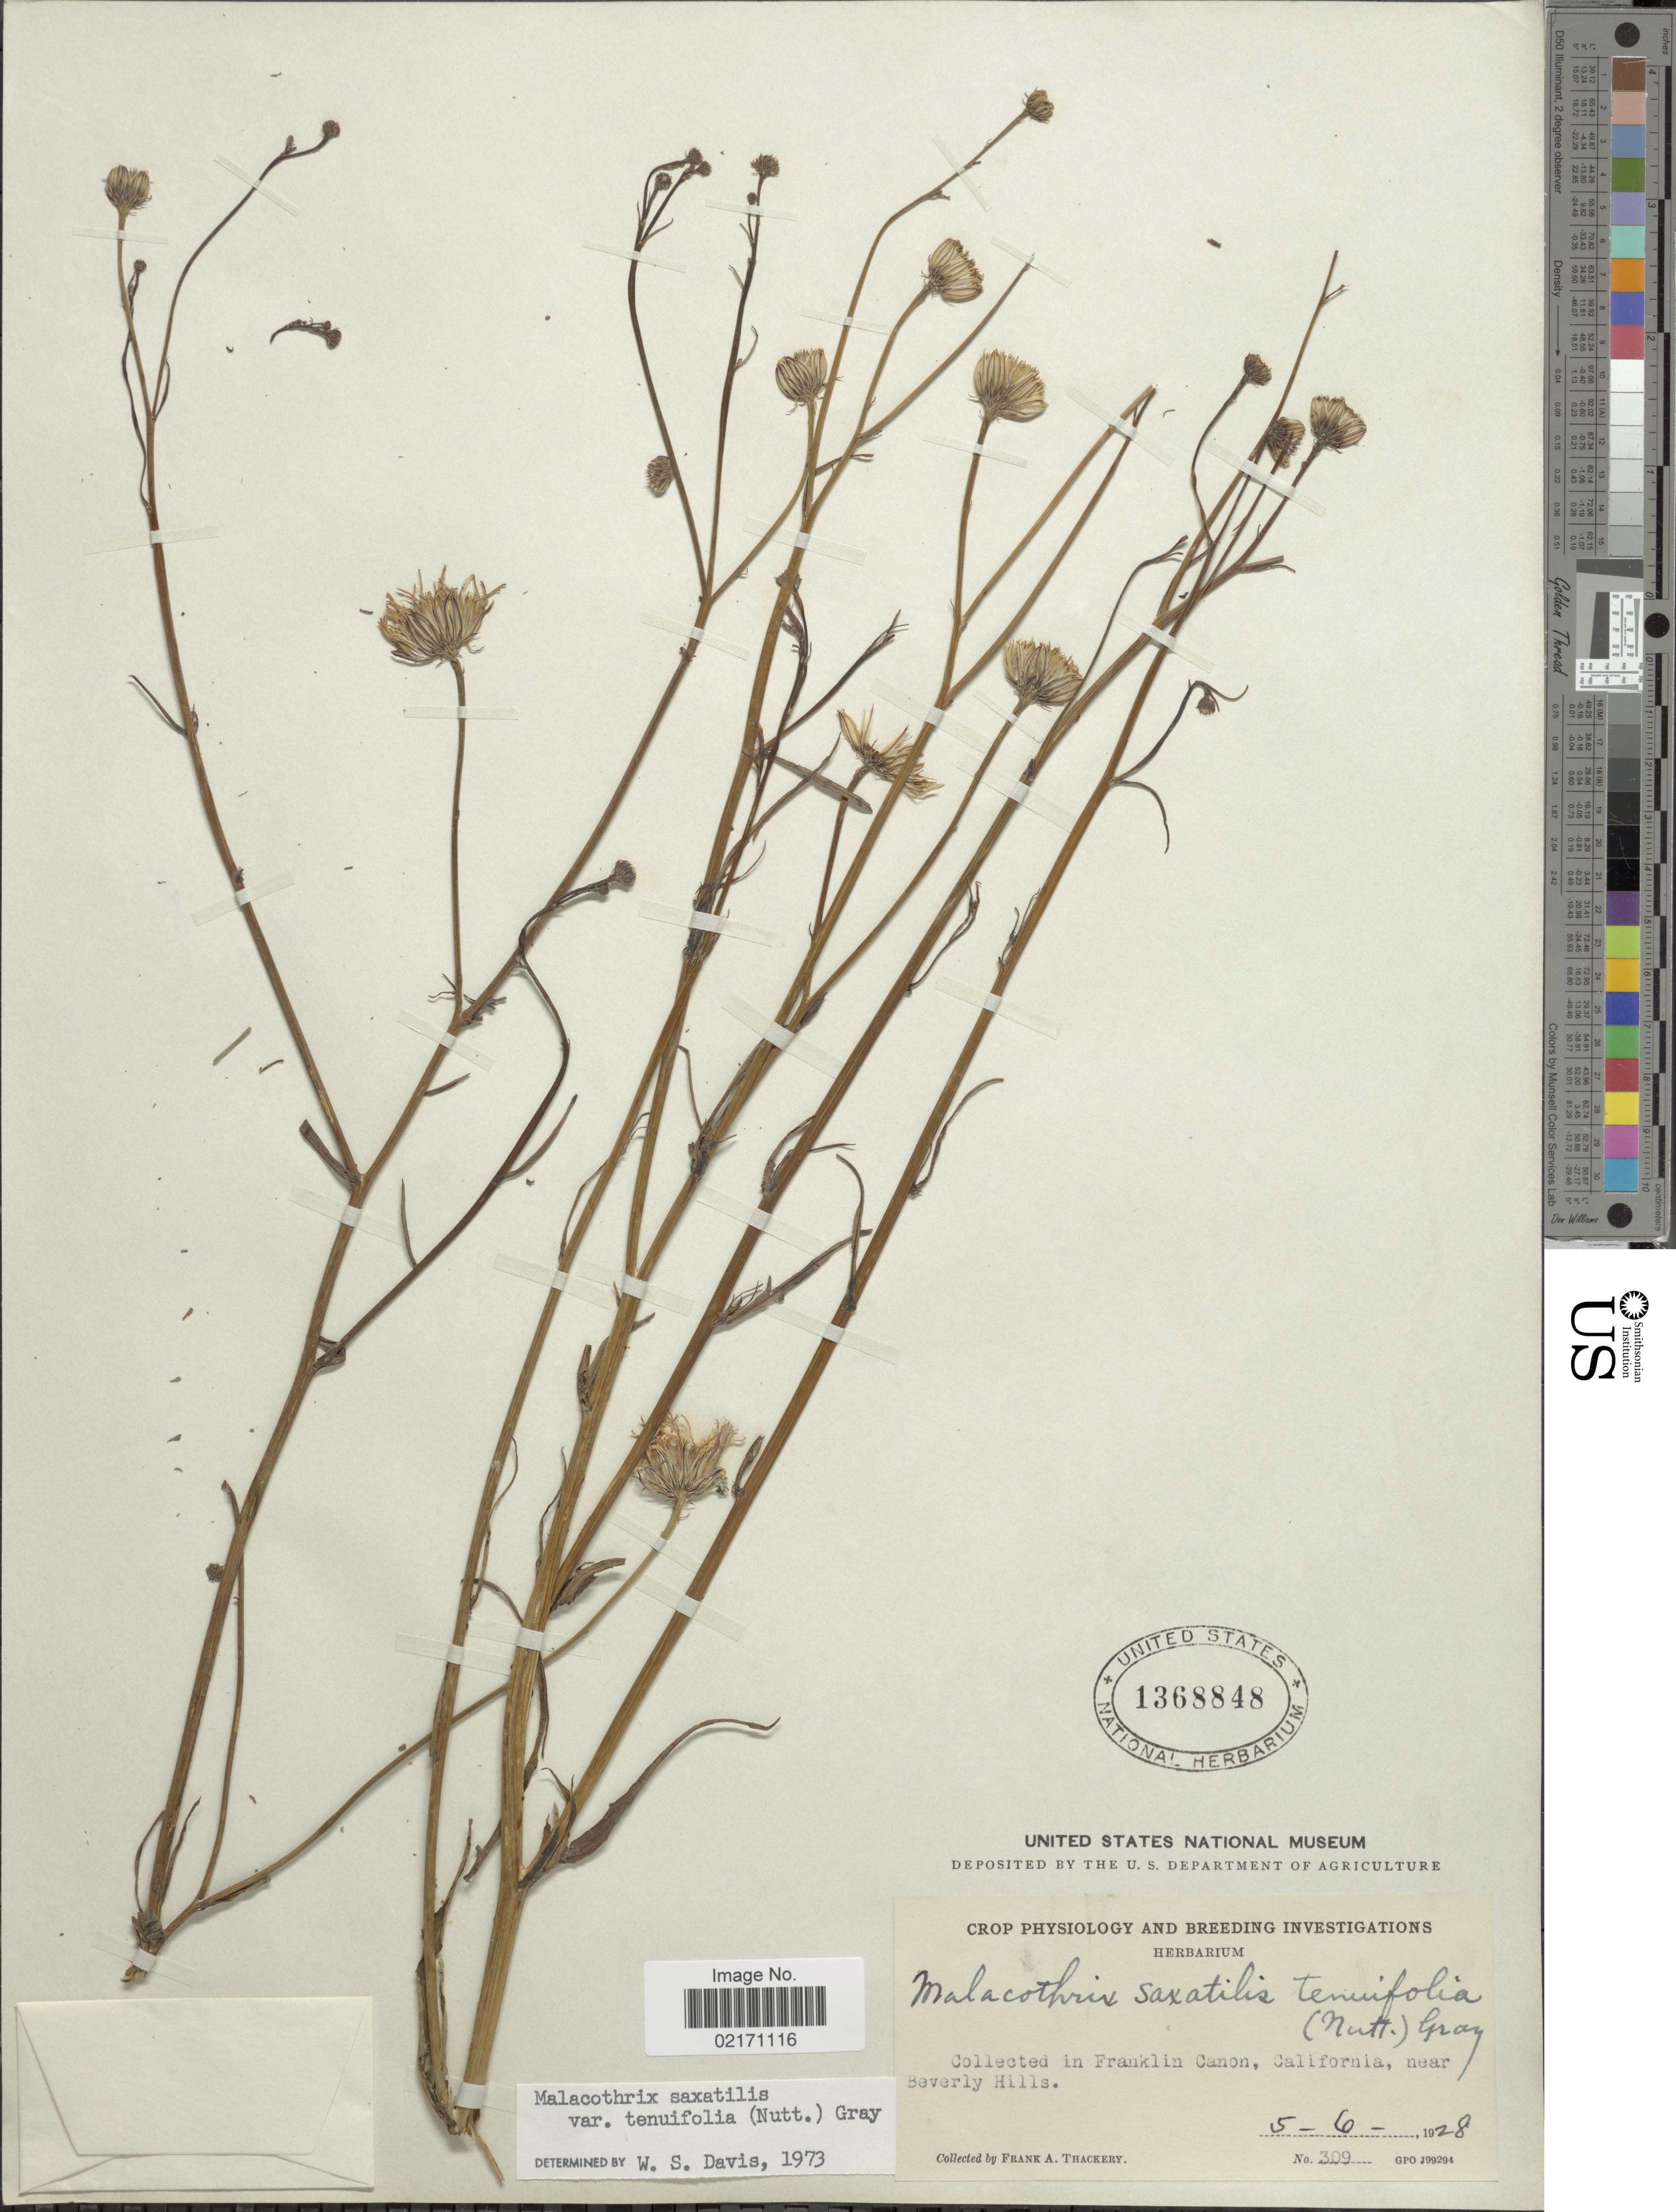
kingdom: Plantae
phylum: Tracheophyta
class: Magnoliopsida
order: Asterales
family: Asteraceae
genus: Malacothrix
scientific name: Malacothrix saxatilis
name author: Torr. & A. Gray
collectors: F. Thackery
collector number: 309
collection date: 1928-05-06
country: United States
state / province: California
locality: Franklin Canon, near Beverly Hills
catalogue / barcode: US 1368848